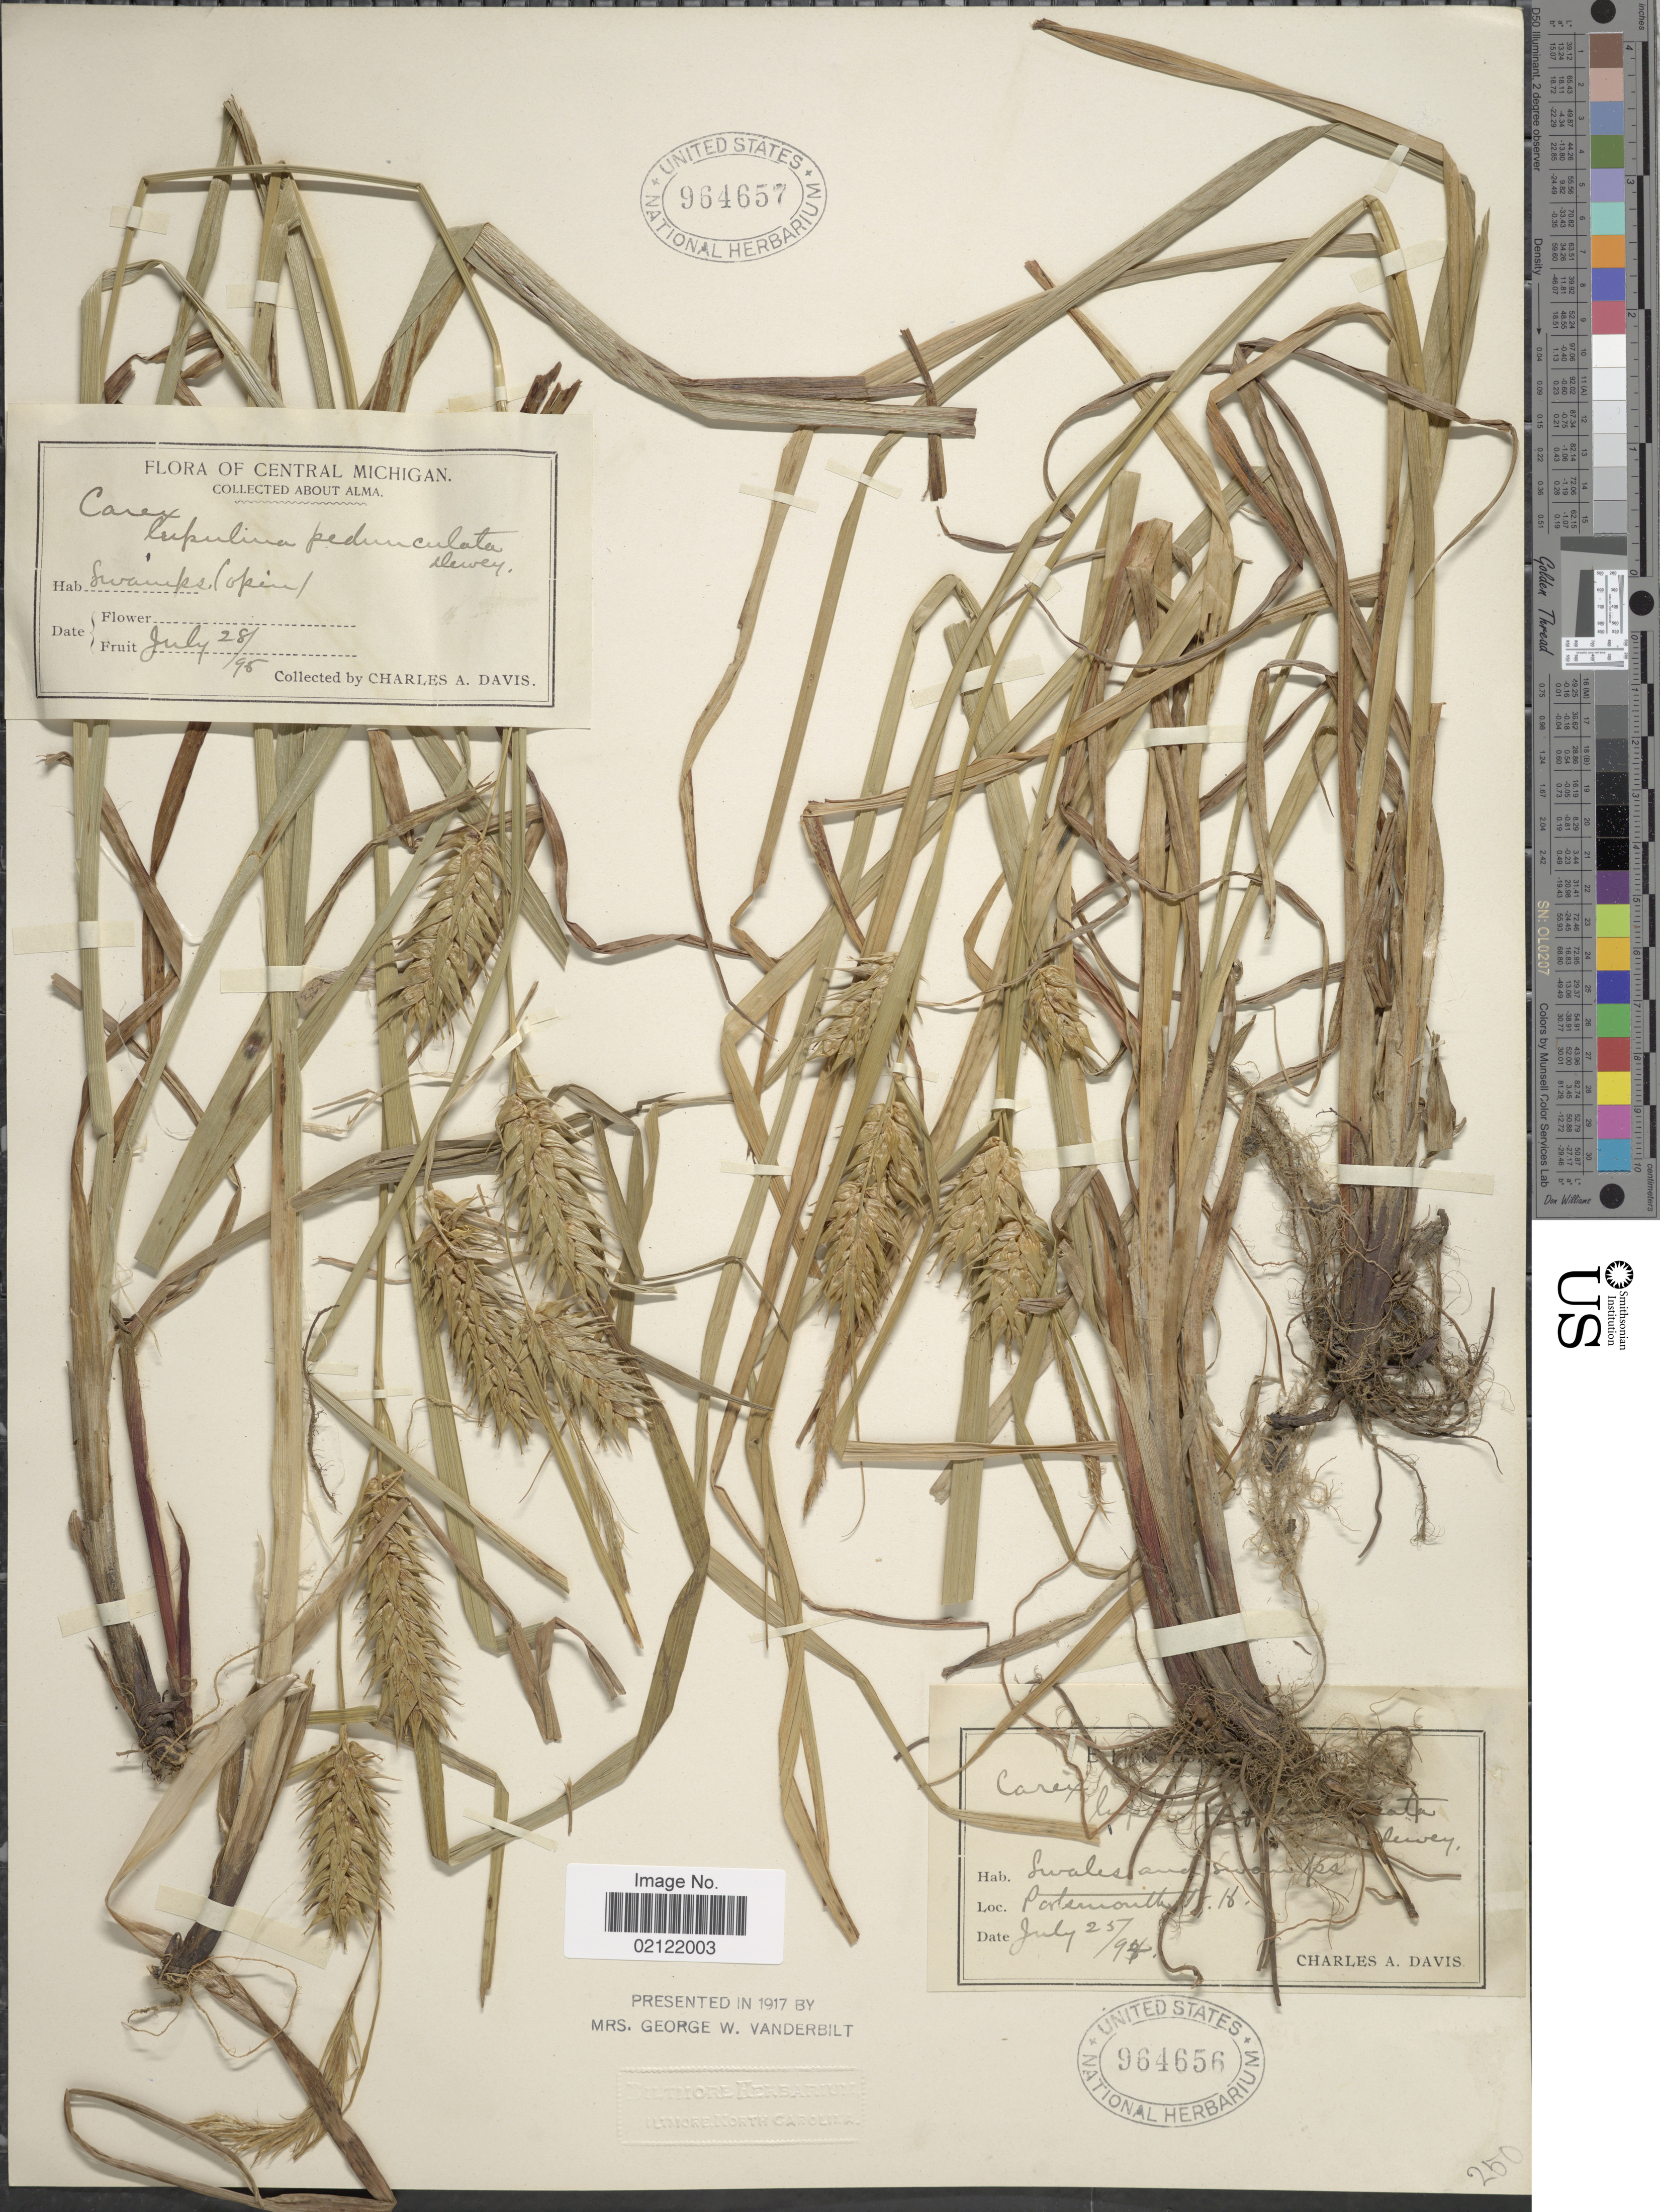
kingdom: Plantae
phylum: Tracheophyta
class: Liliopsida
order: Poales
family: Cyperaceae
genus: Carex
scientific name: Carex lupulina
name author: Muhl. ex Willd.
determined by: Strong, Mark T., (BOT), Smithsonian Institution - National Museum of Natural History (UNITED STATES)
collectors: C. Davis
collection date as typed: Transcribed d/m/y: 25/7/94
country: United States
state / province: New Hampshire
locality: Portsmouth, N. H.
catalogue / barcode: US 964656